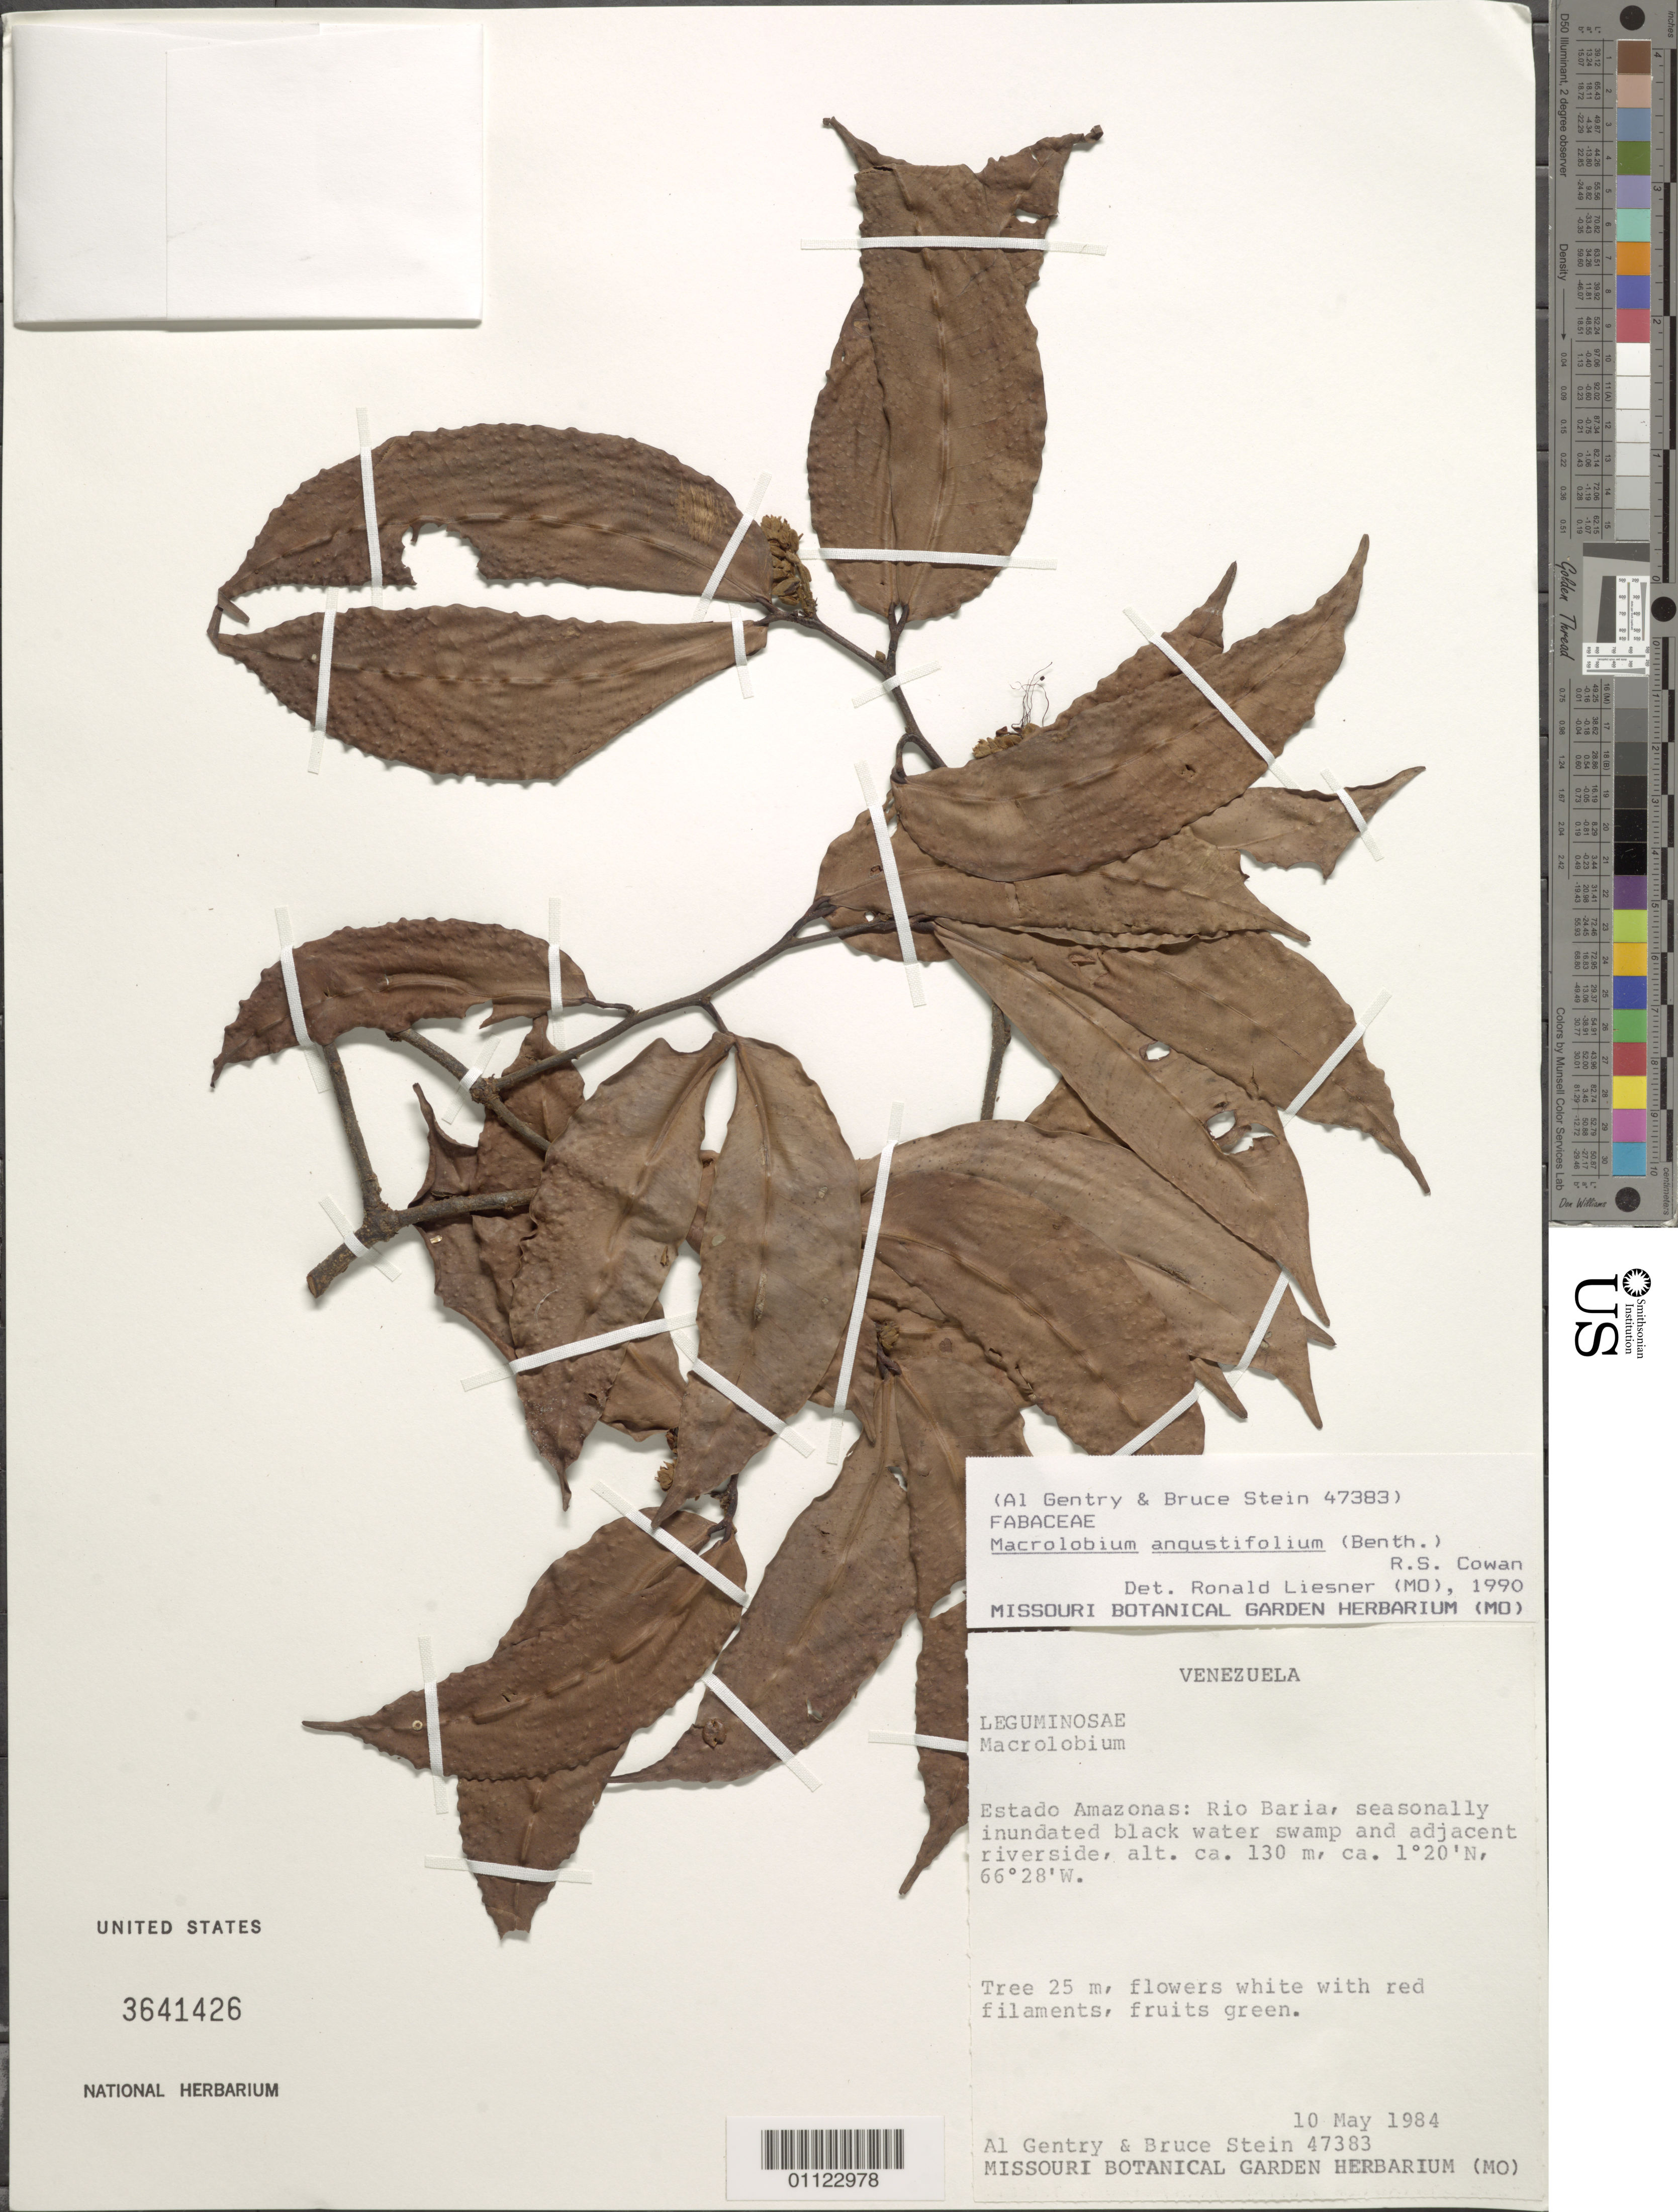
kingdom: Plantae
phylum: Tracheophyta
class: Magnoliopsida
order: Fabales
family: Fabaceae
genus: Macrolobium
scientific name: Macrolobium angustifolium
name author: (Benth.) R.S. Cowan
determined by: Liesner, R. L.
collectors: A. H. Gentry & B. Stein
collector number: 47383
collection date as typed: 10-May-84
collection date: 1984-05-10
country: Venezuela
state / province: Amazonas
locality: Río Baría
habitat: Seasonally inundated black water swamp and adjacent riverside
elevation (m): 130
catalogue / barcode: US 3641426